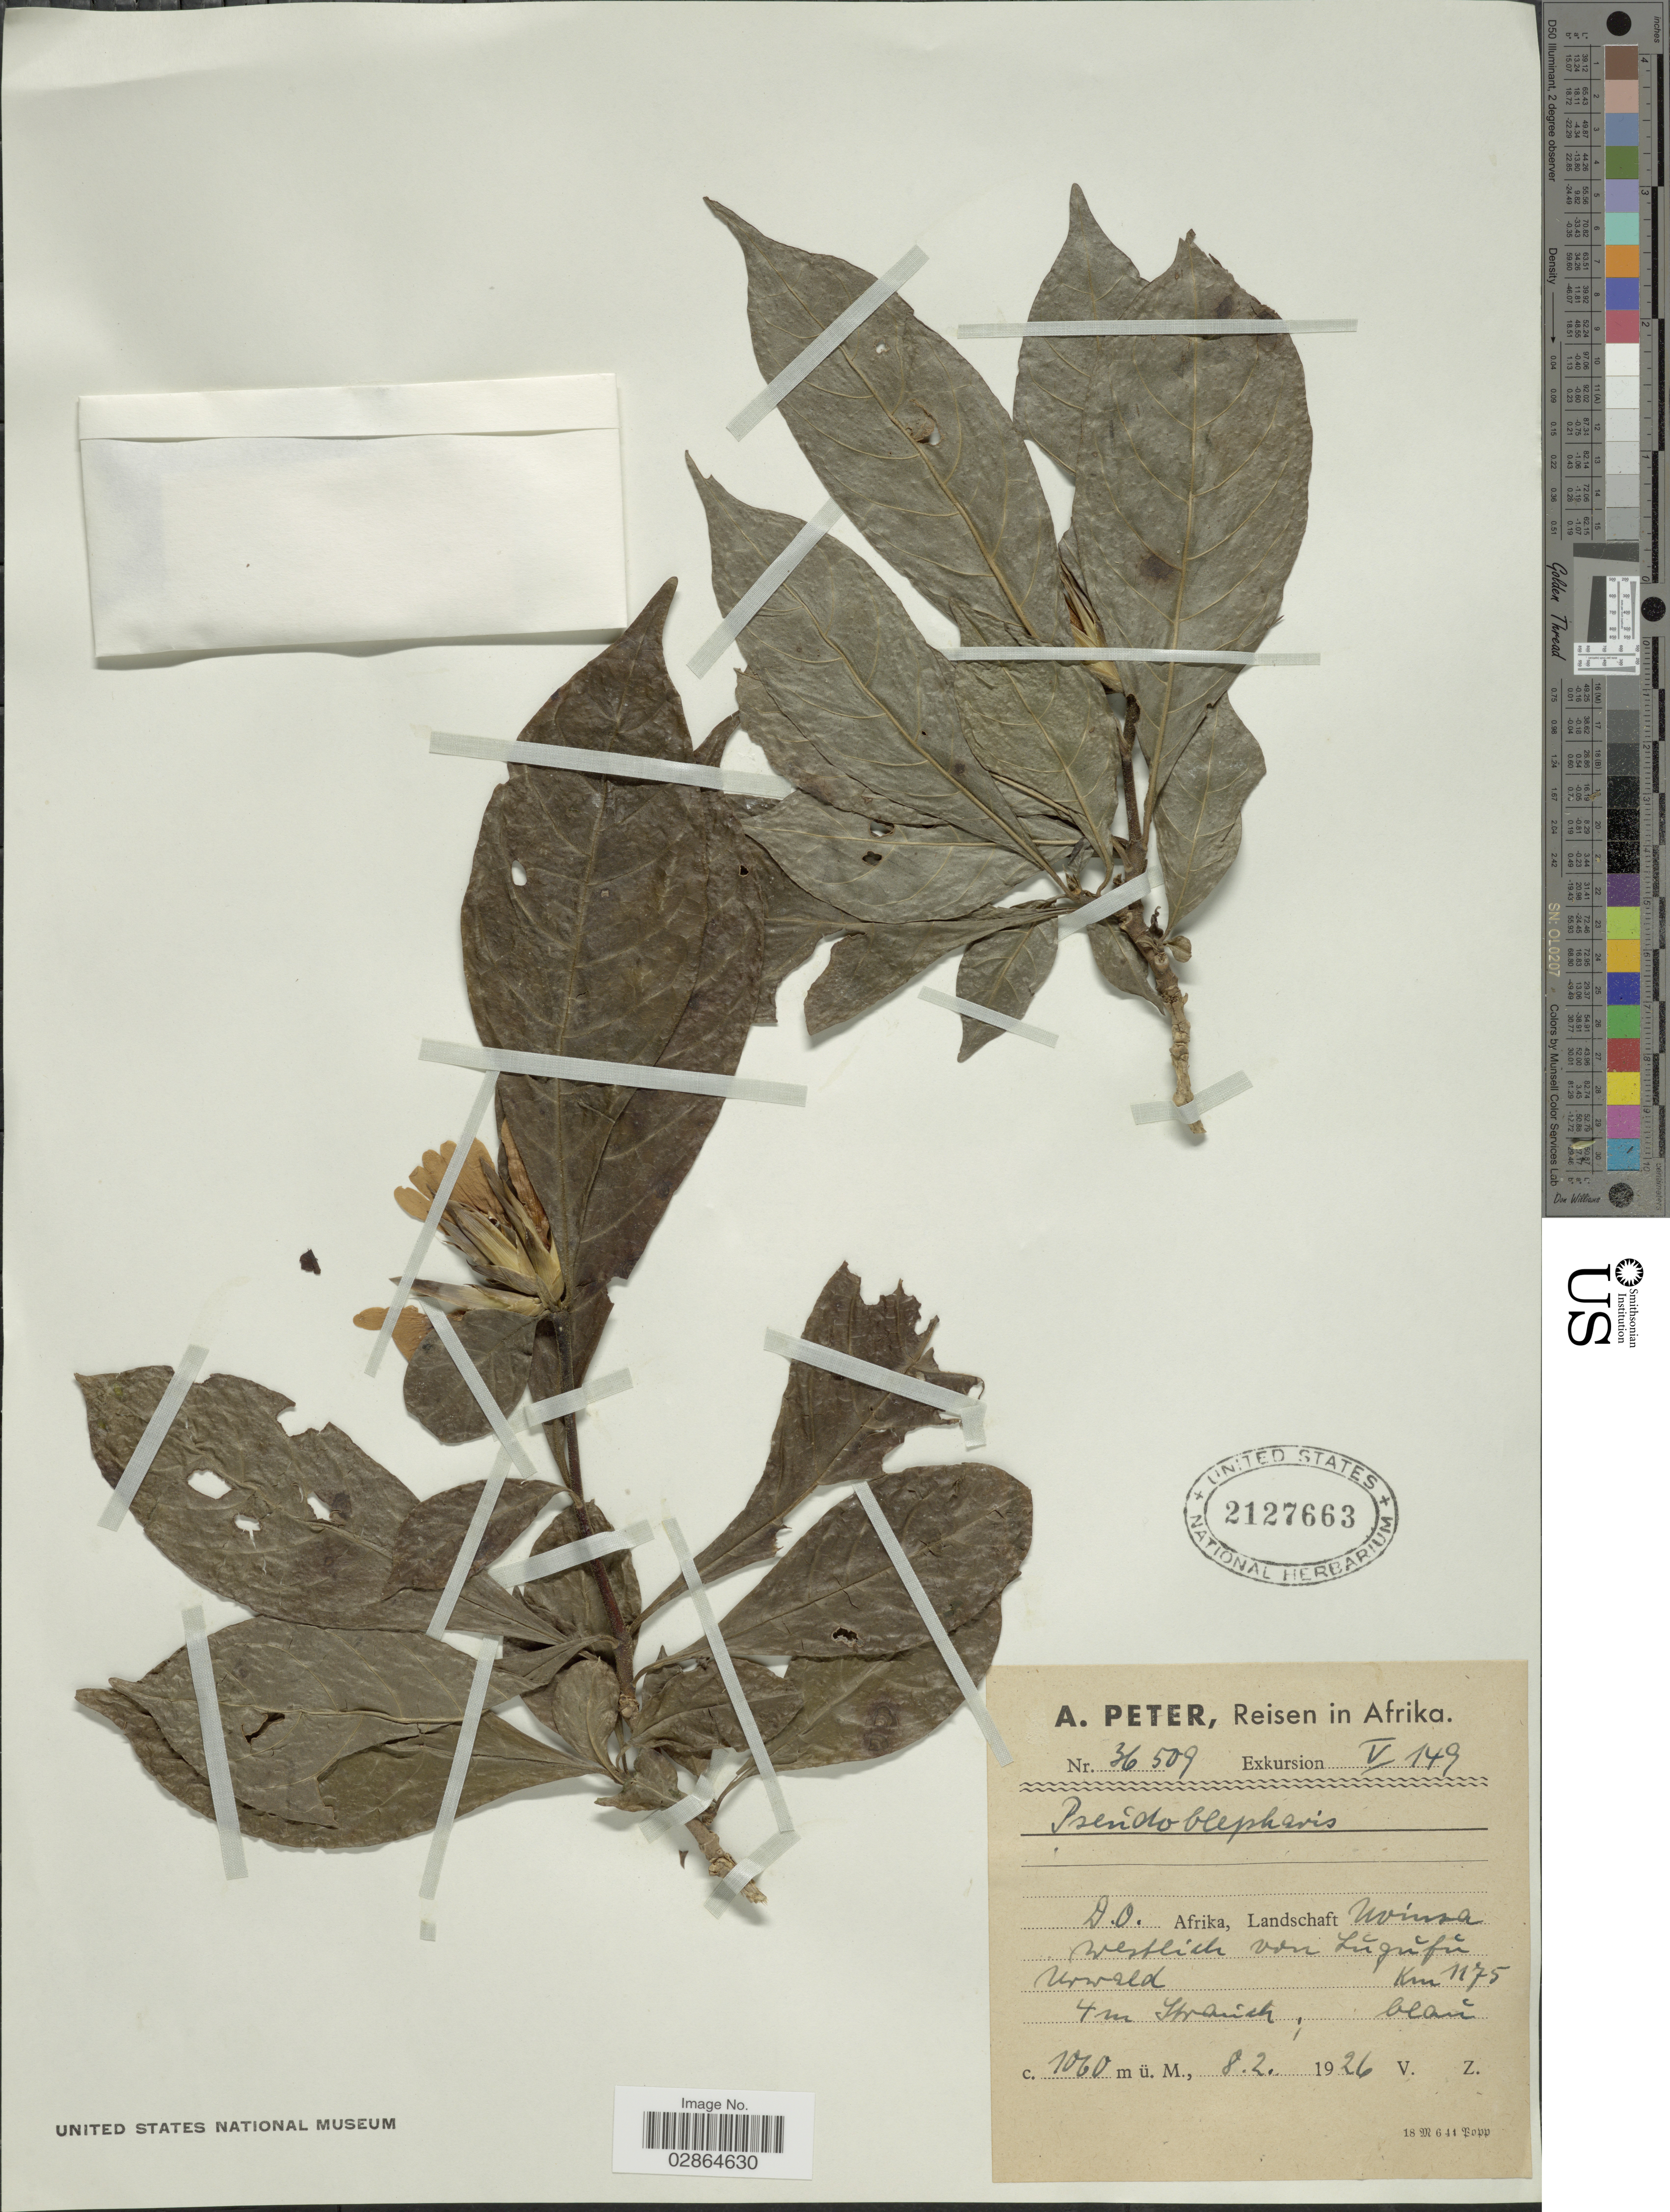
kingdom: Plantae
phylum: Tracheophyta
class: Magnoliopsida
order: Lamiales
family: Acanthaceae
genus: Sclerochiton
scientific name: Sclerochiton sp.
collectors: A. Peter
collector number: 36509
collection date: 1926-02-08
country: Tanzania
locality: D.O. Afrika, Landschaft Uvinsa westlich von Lugufu Urwald, Km 1175.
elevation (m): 1060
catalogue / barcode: US 2127663